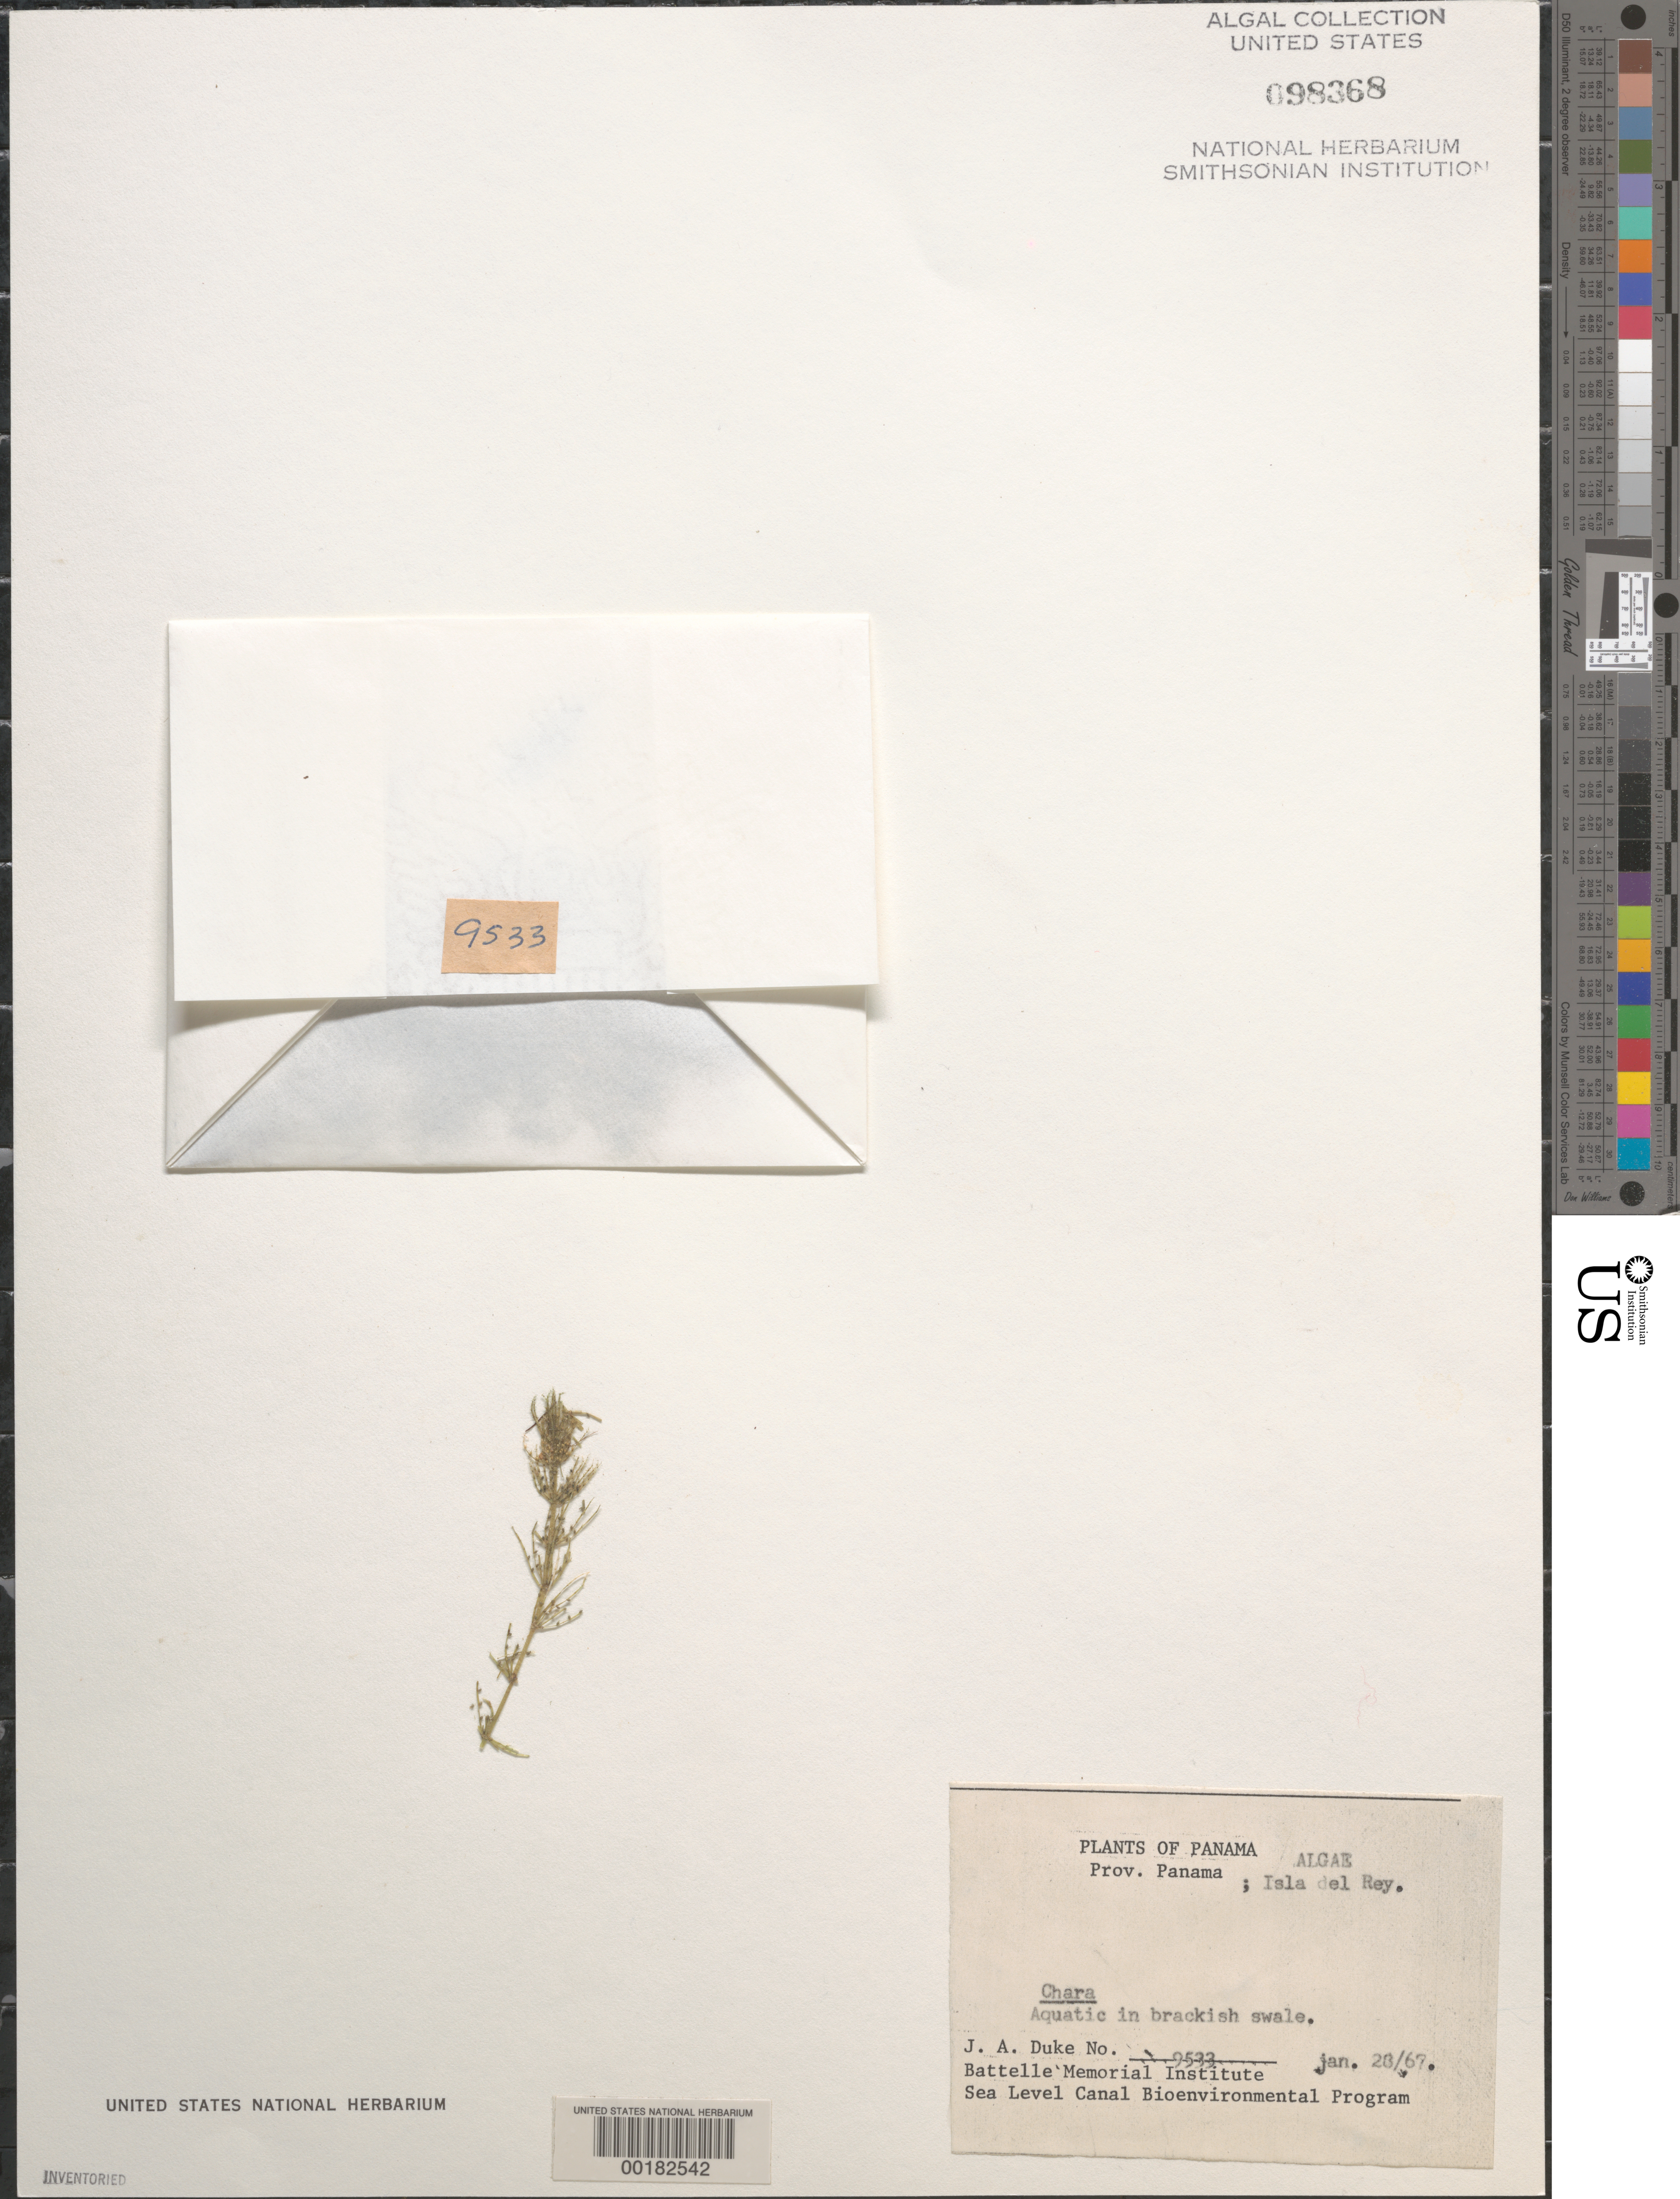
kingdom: Plantae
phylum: Charophyta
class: Charophyceae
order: Charales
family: Characeae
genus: Chara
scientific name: Chara sp.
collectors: J. A. Duke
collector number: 9533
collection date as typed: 28 Jan 1967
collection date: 1967-01-28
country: Panama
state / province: Panamá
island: del Rey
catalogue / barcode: US 98368